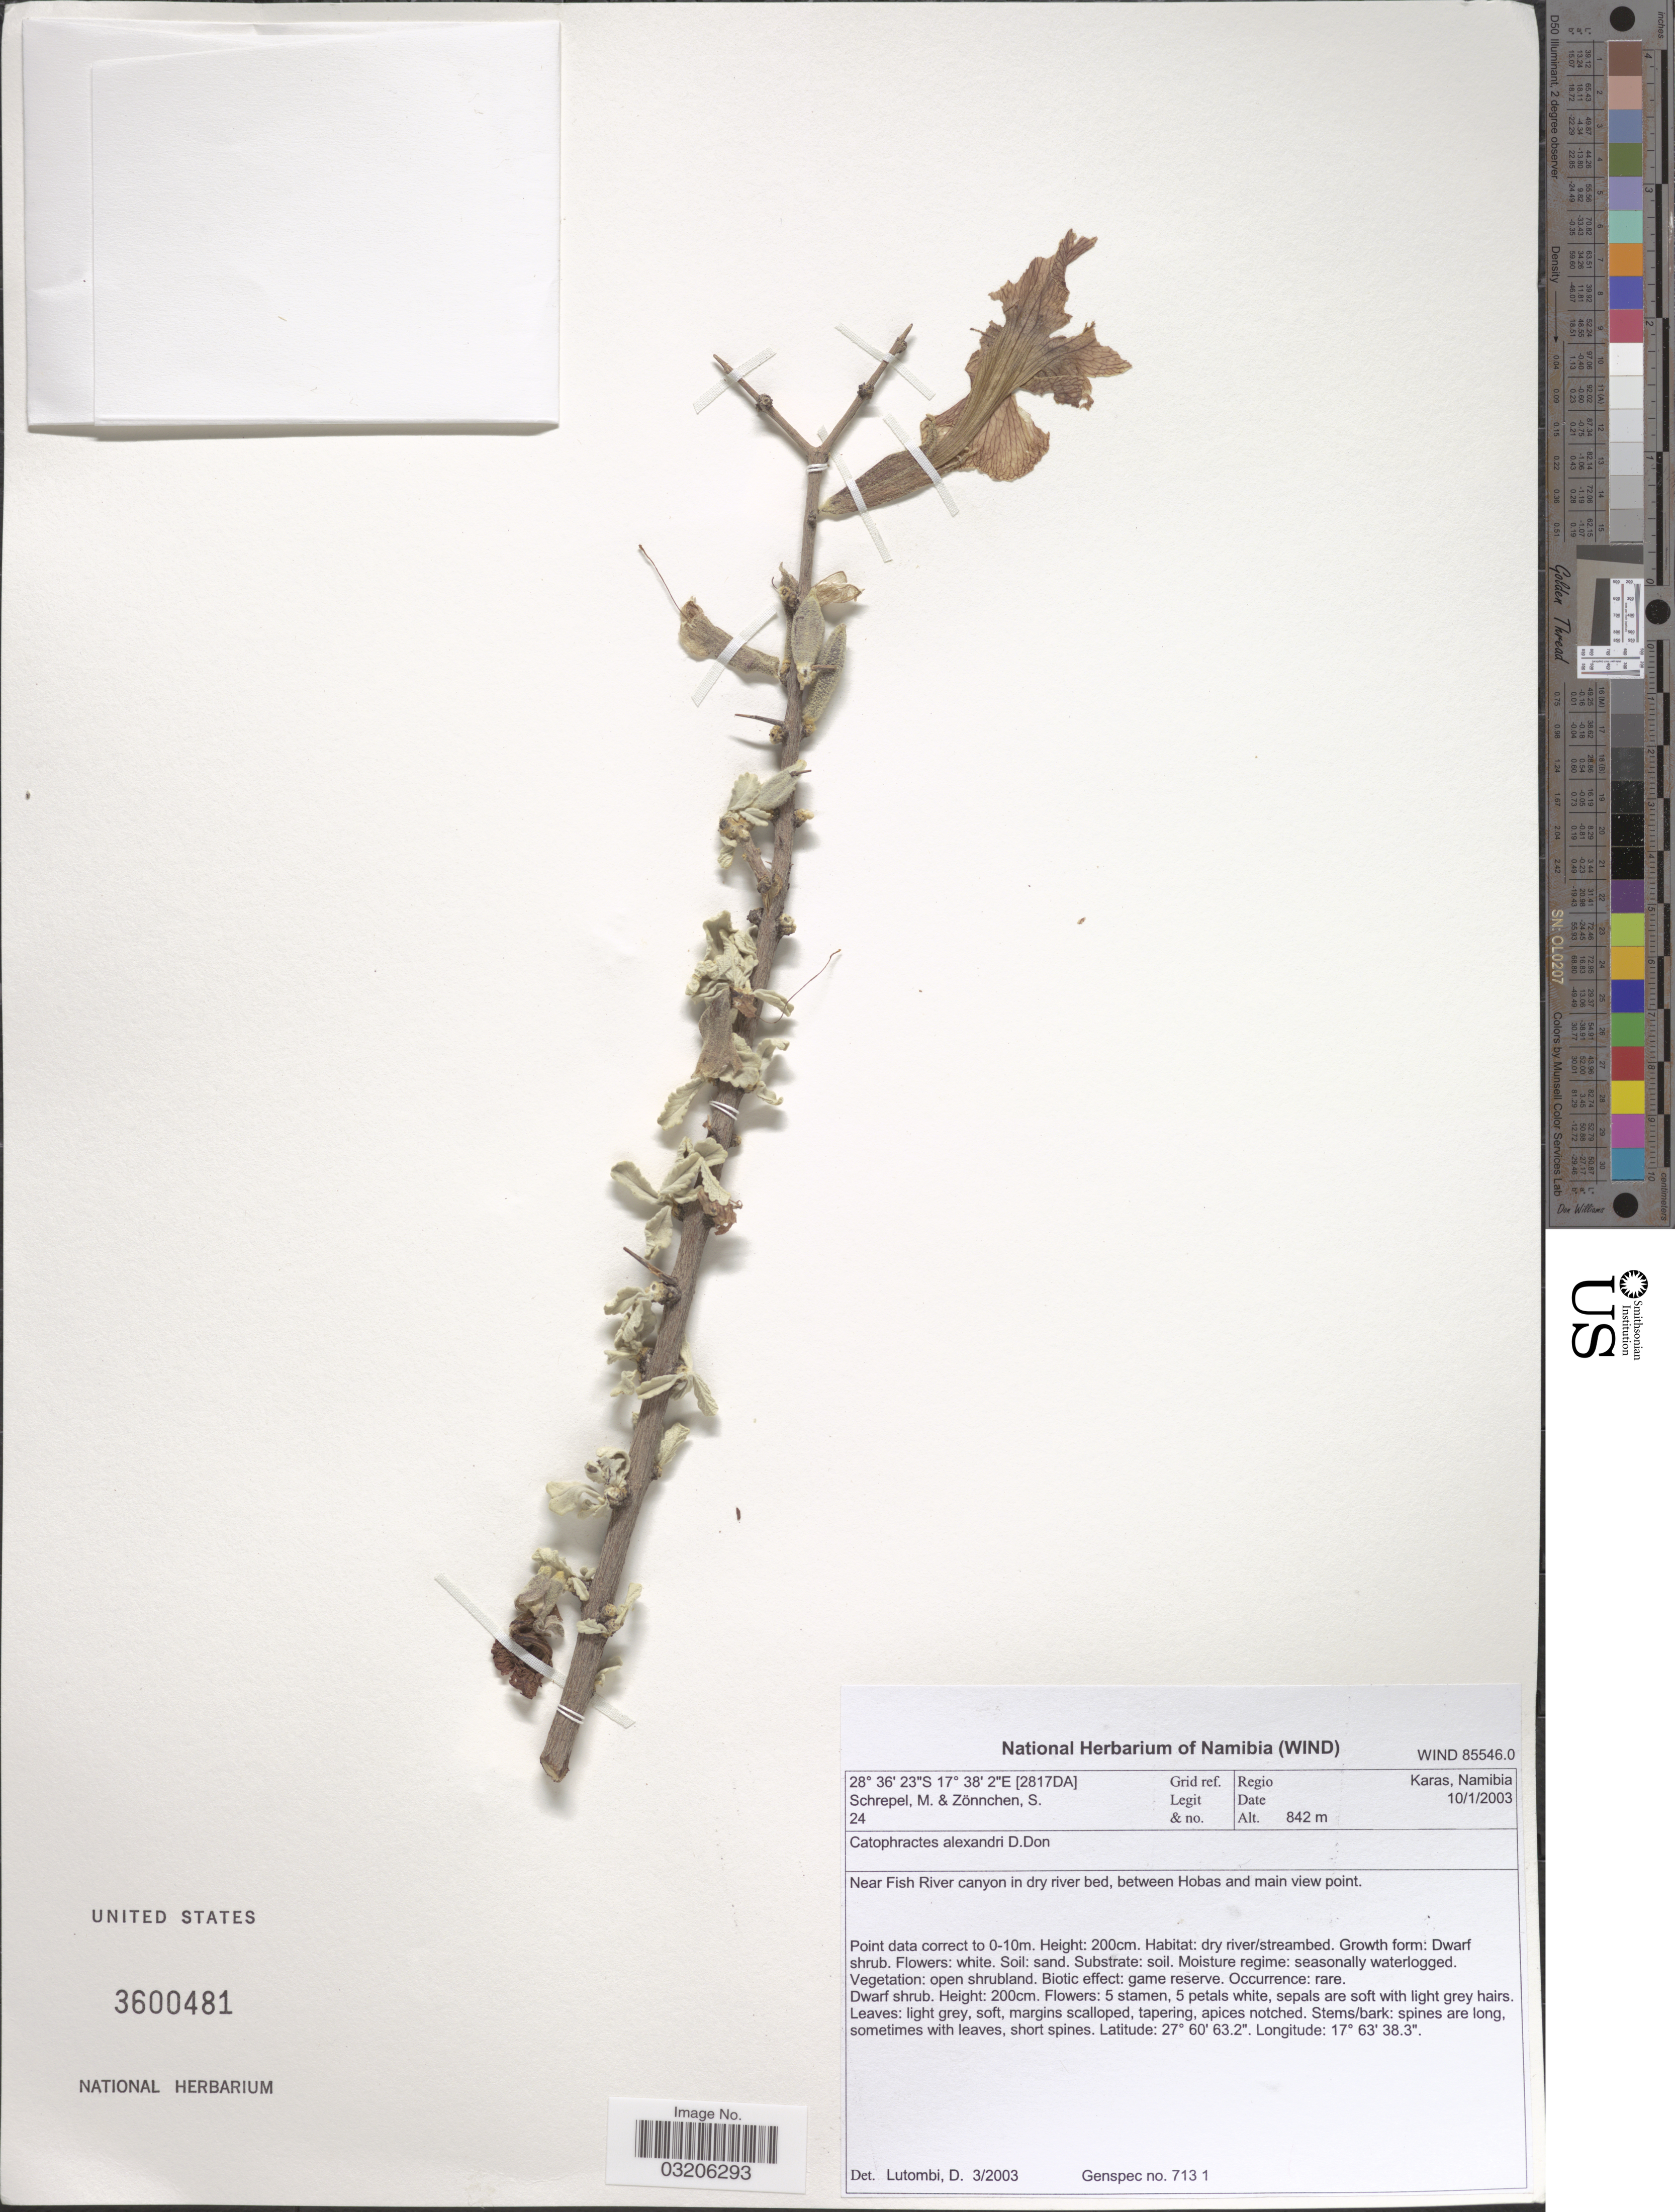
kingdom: Plantae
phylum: Tracheophyta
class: Magnoliopsida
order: Lamiales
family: Bignoniaceae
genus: Catophractes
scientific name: Catophractes alexandri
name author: D. Don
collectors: M. Schrepel & S. Zonnchen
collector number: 24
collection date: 2003-01-10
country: Namibia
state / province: Karas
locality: [2817DA] Grid ref. Regio Karas. Near Fish River canyon in dry river bed, between Hobas and main view point.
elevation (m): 842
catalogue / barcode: US 3600481